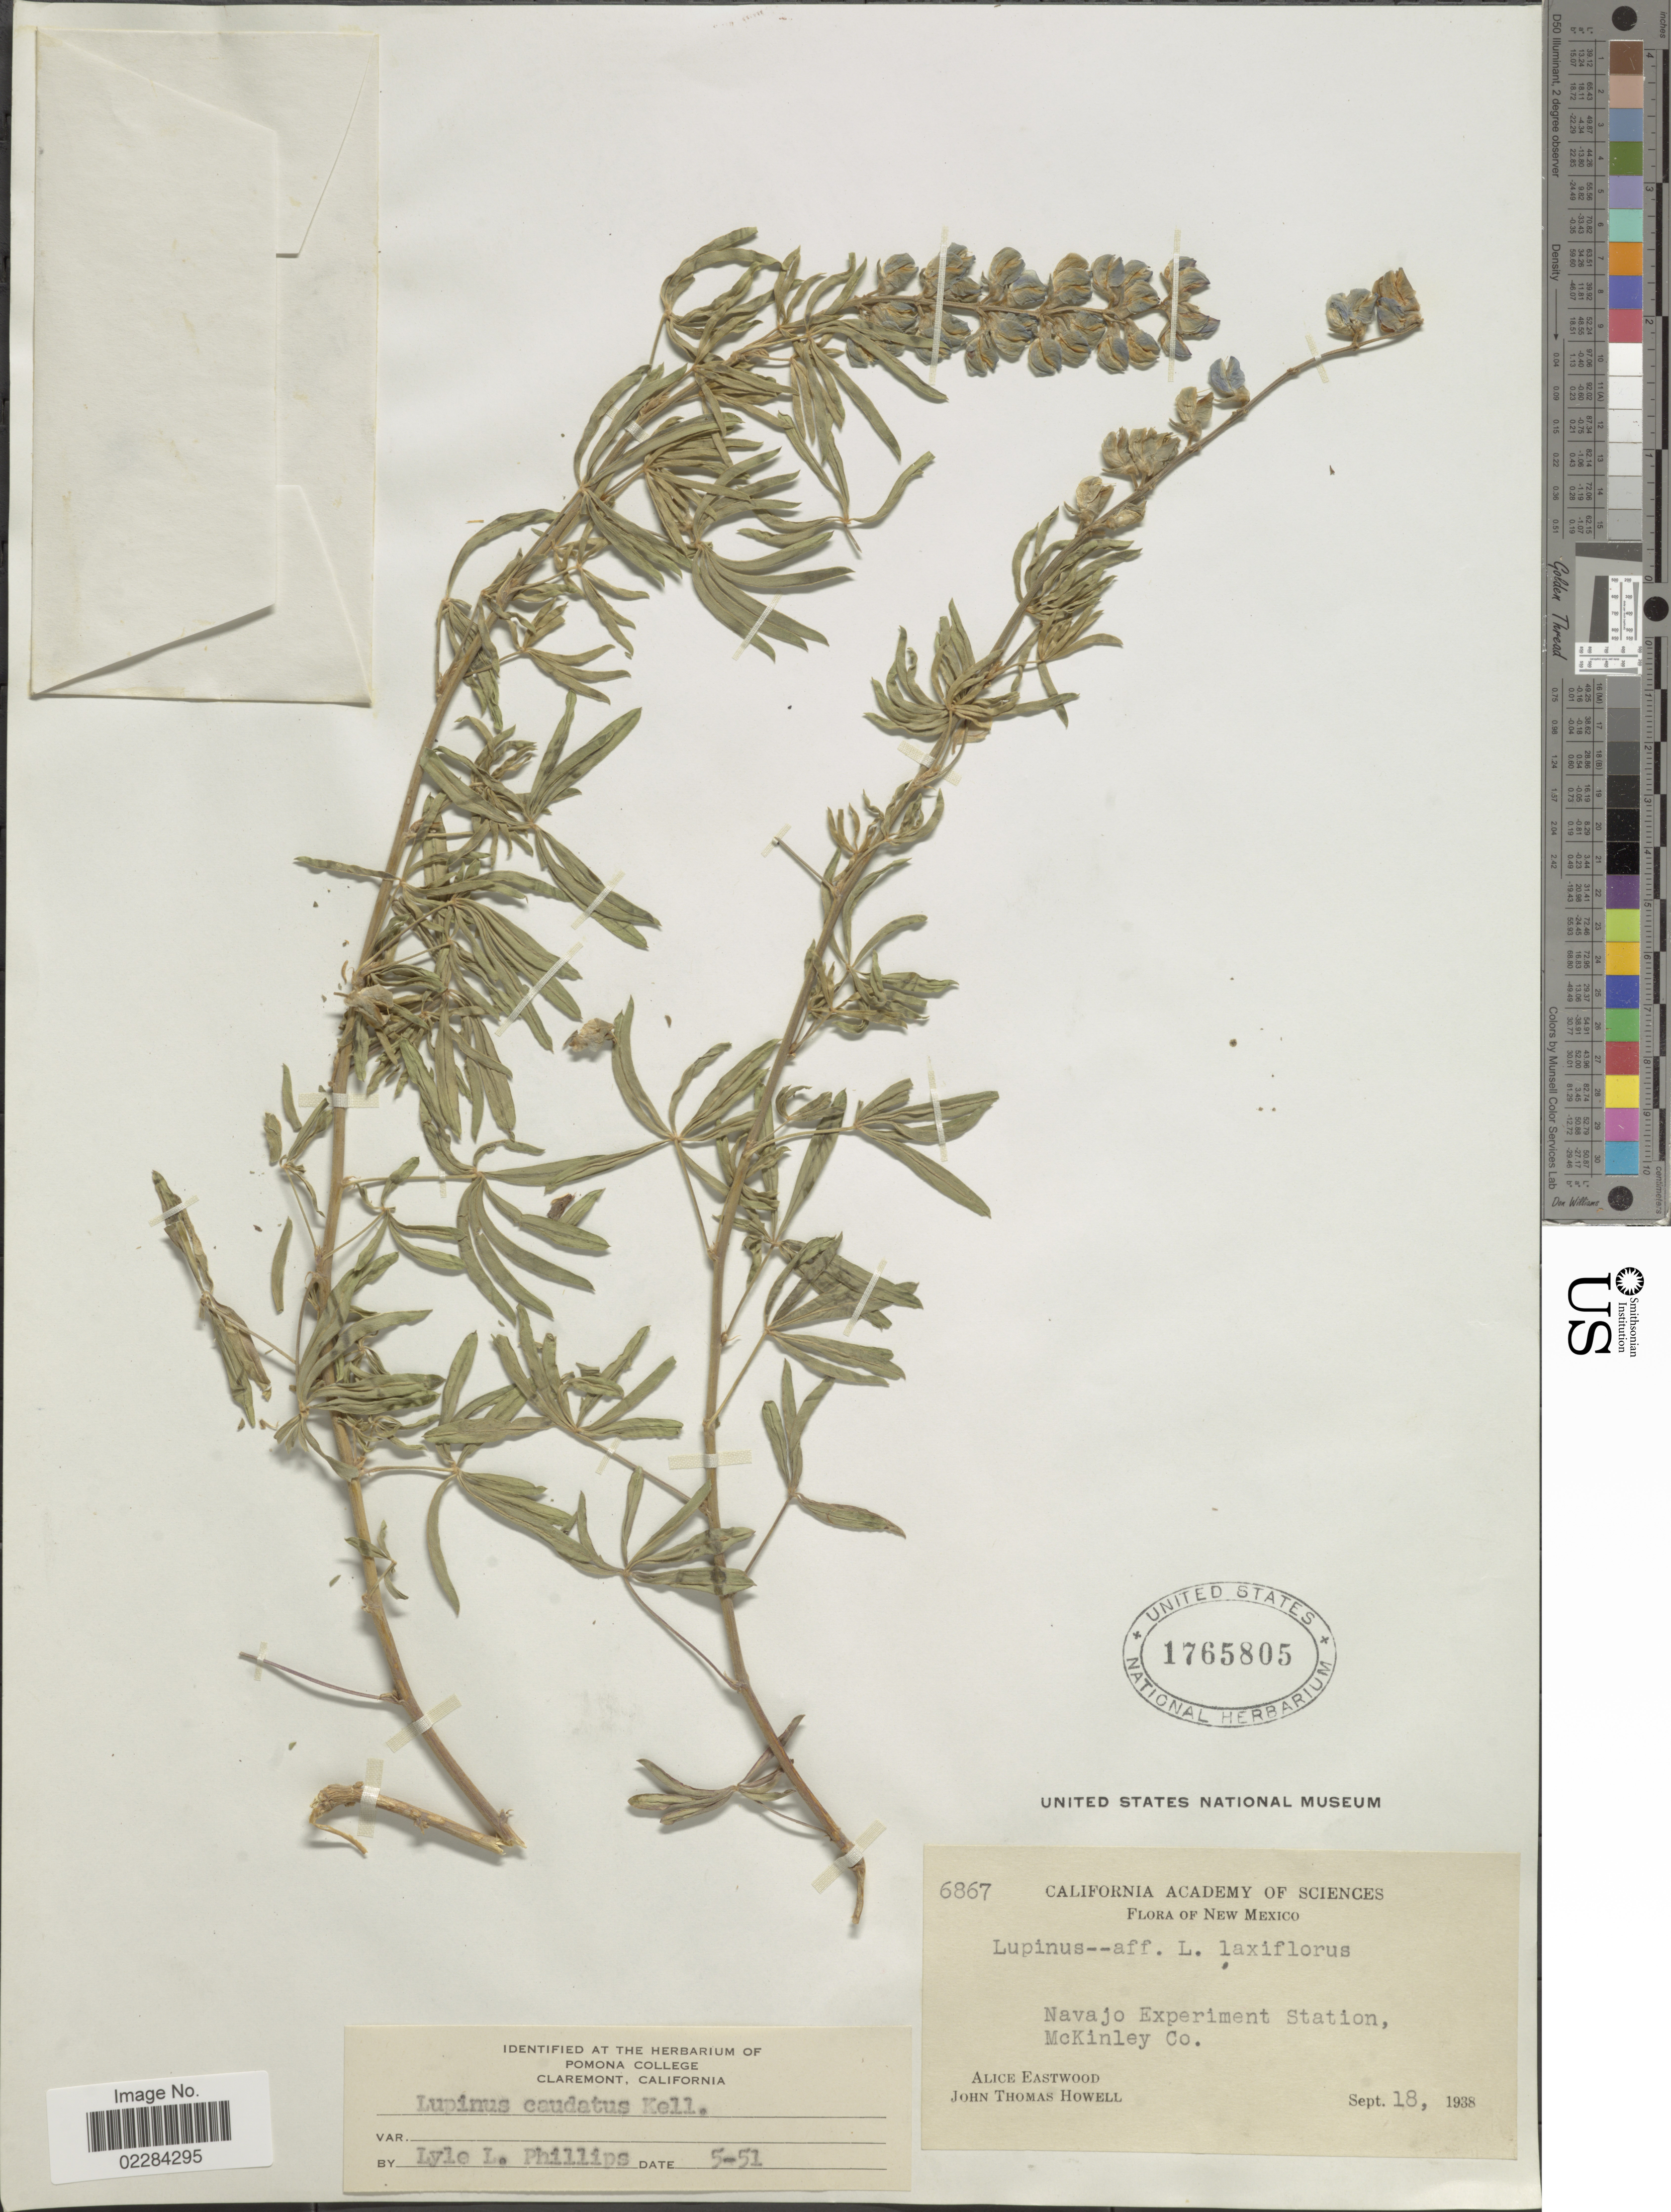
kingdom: Plantae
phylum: Tracheophyta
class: Magnoliopsida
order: Fabales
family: Fabaceae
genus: Lupinus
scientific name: Lupinus caudatus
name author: Kellogg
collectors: A. Eastwood & J. T. Howell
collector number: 6867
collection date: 1938-09-18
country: United States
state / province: New Mexico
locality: Navajo Experiment Station, McKinley Co.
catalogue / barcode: US 1765805